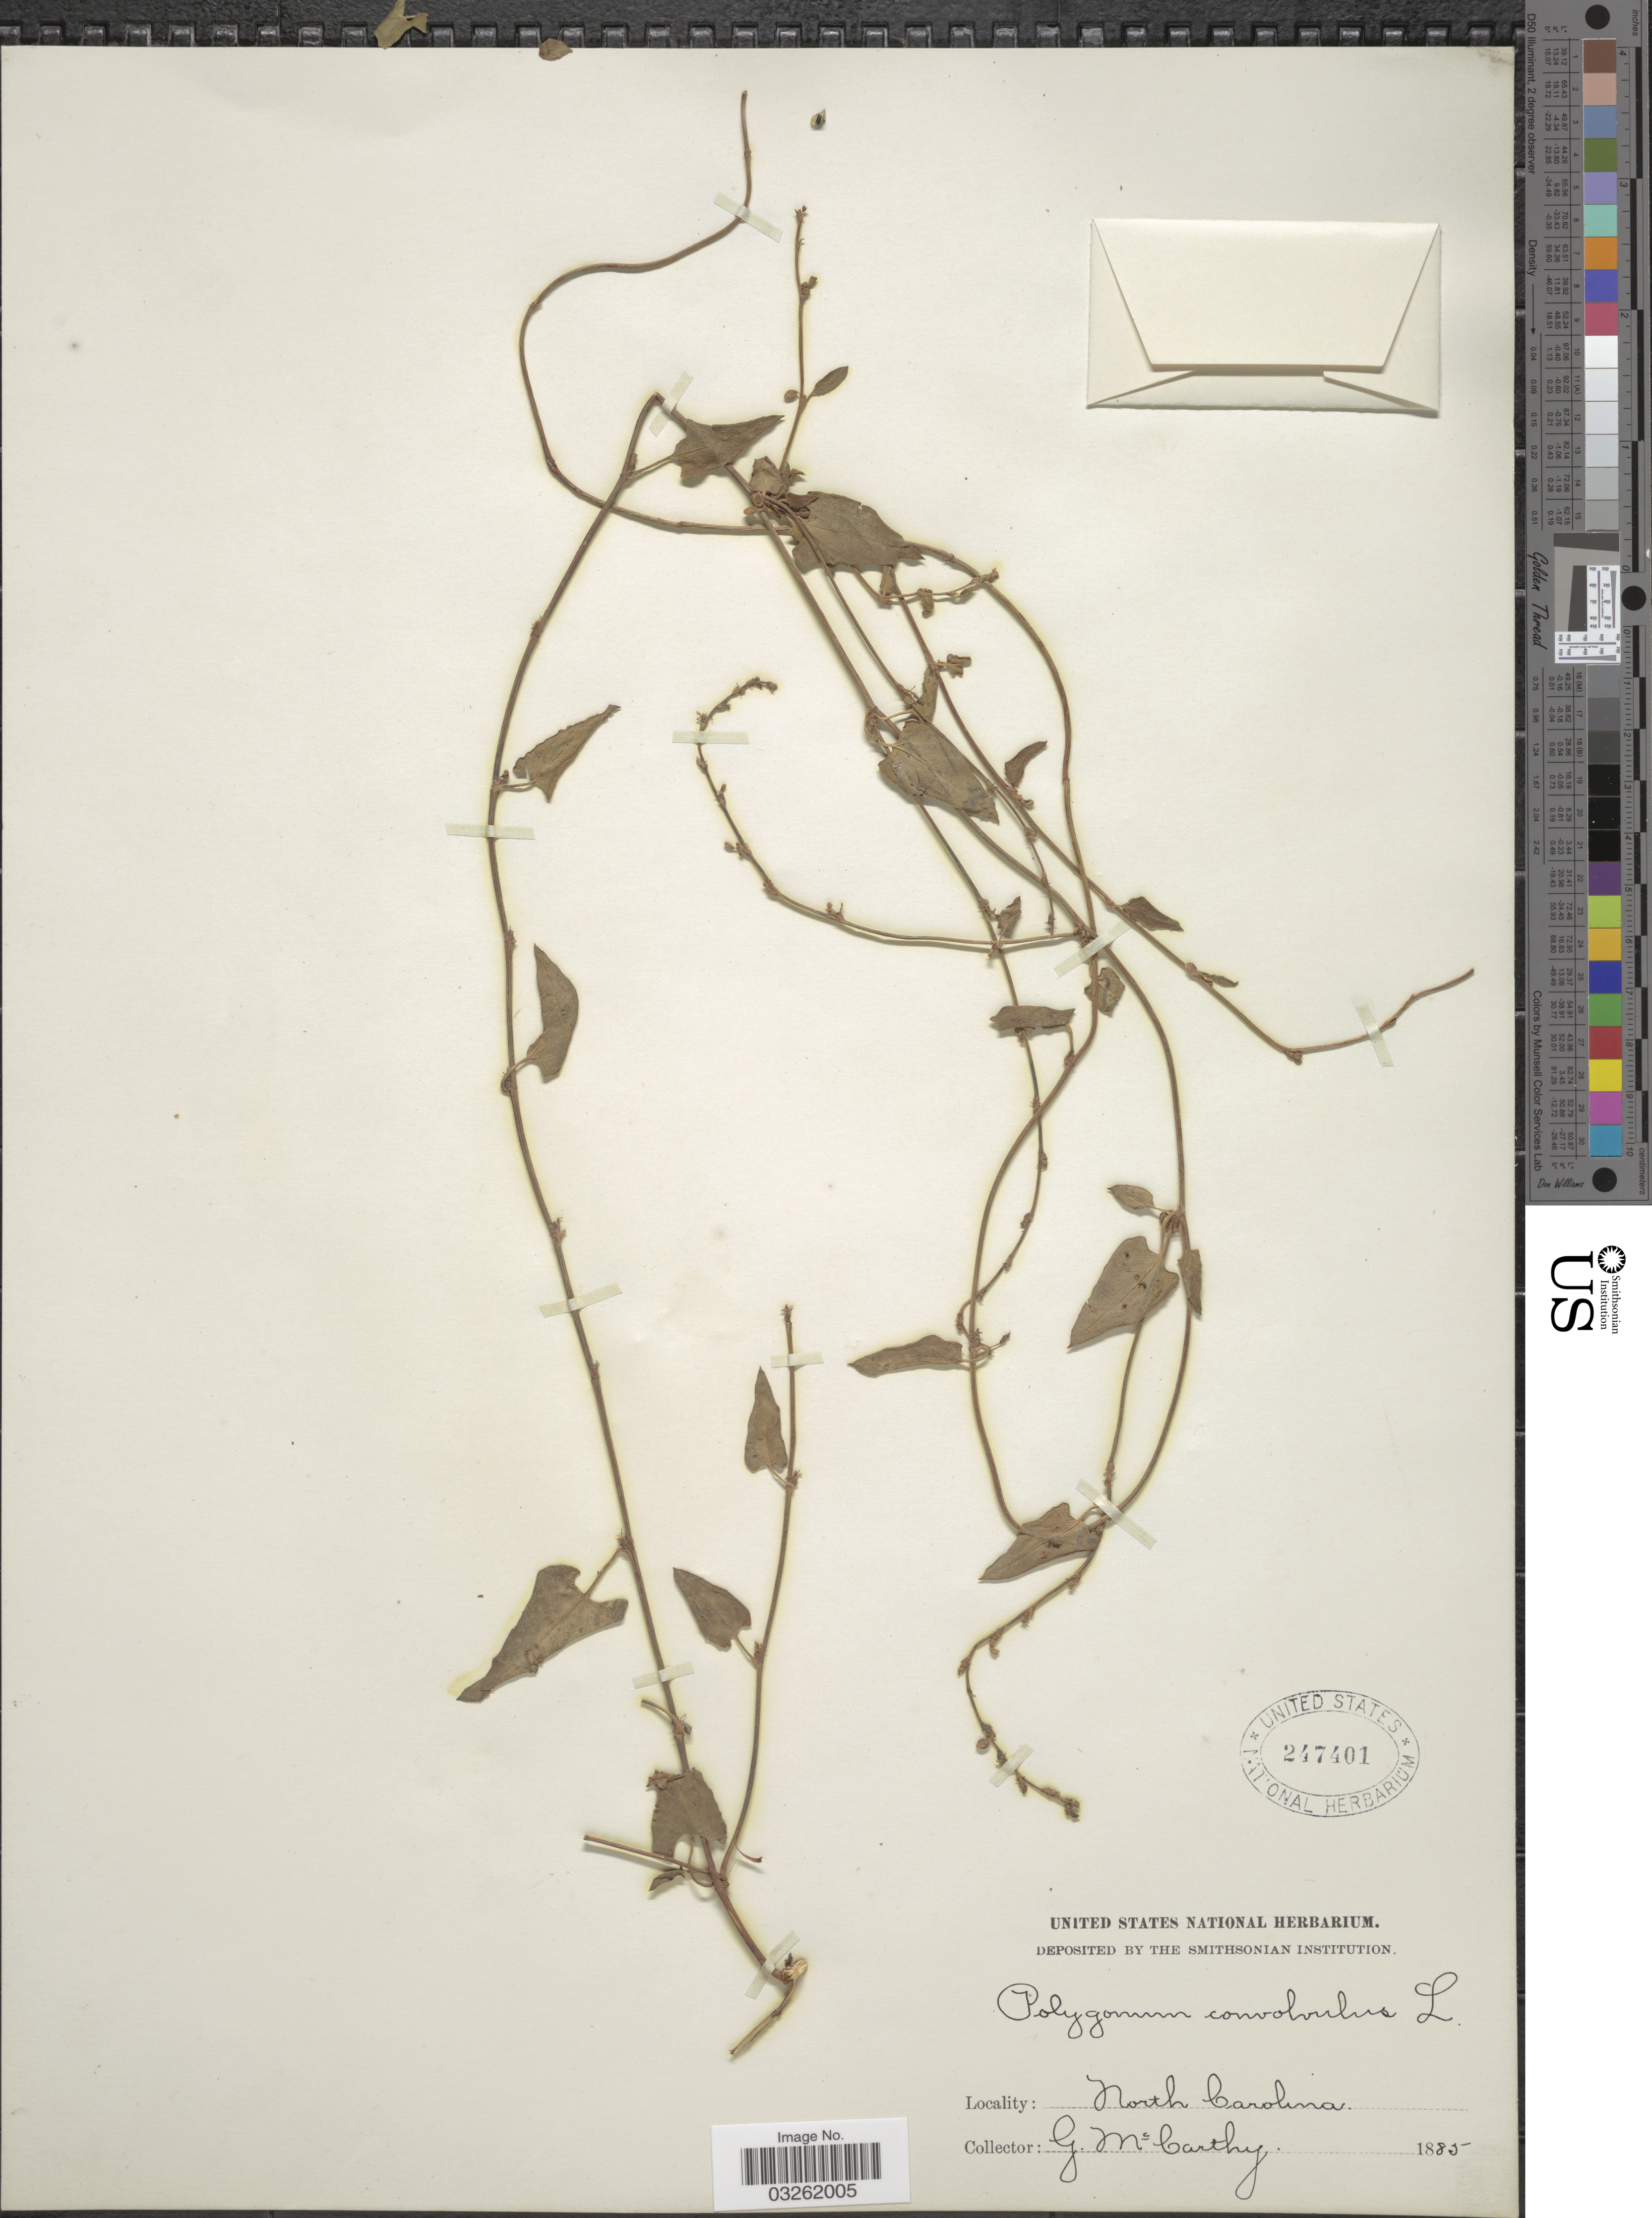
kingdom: Plantae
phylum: Tracheophyta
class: Magnoliopsida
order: Caryophyllales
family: Polygonaceae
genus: Fallopia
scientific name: Fallopia convolvulus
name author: (L.) Á. Löve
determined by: Strong, M. T., (US), Smithsonian Institution - National Museum of Natural History (UNITED STATES)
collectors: G. McCarthy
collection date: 1885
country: United States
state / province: North Carolina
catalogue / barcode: US 247401